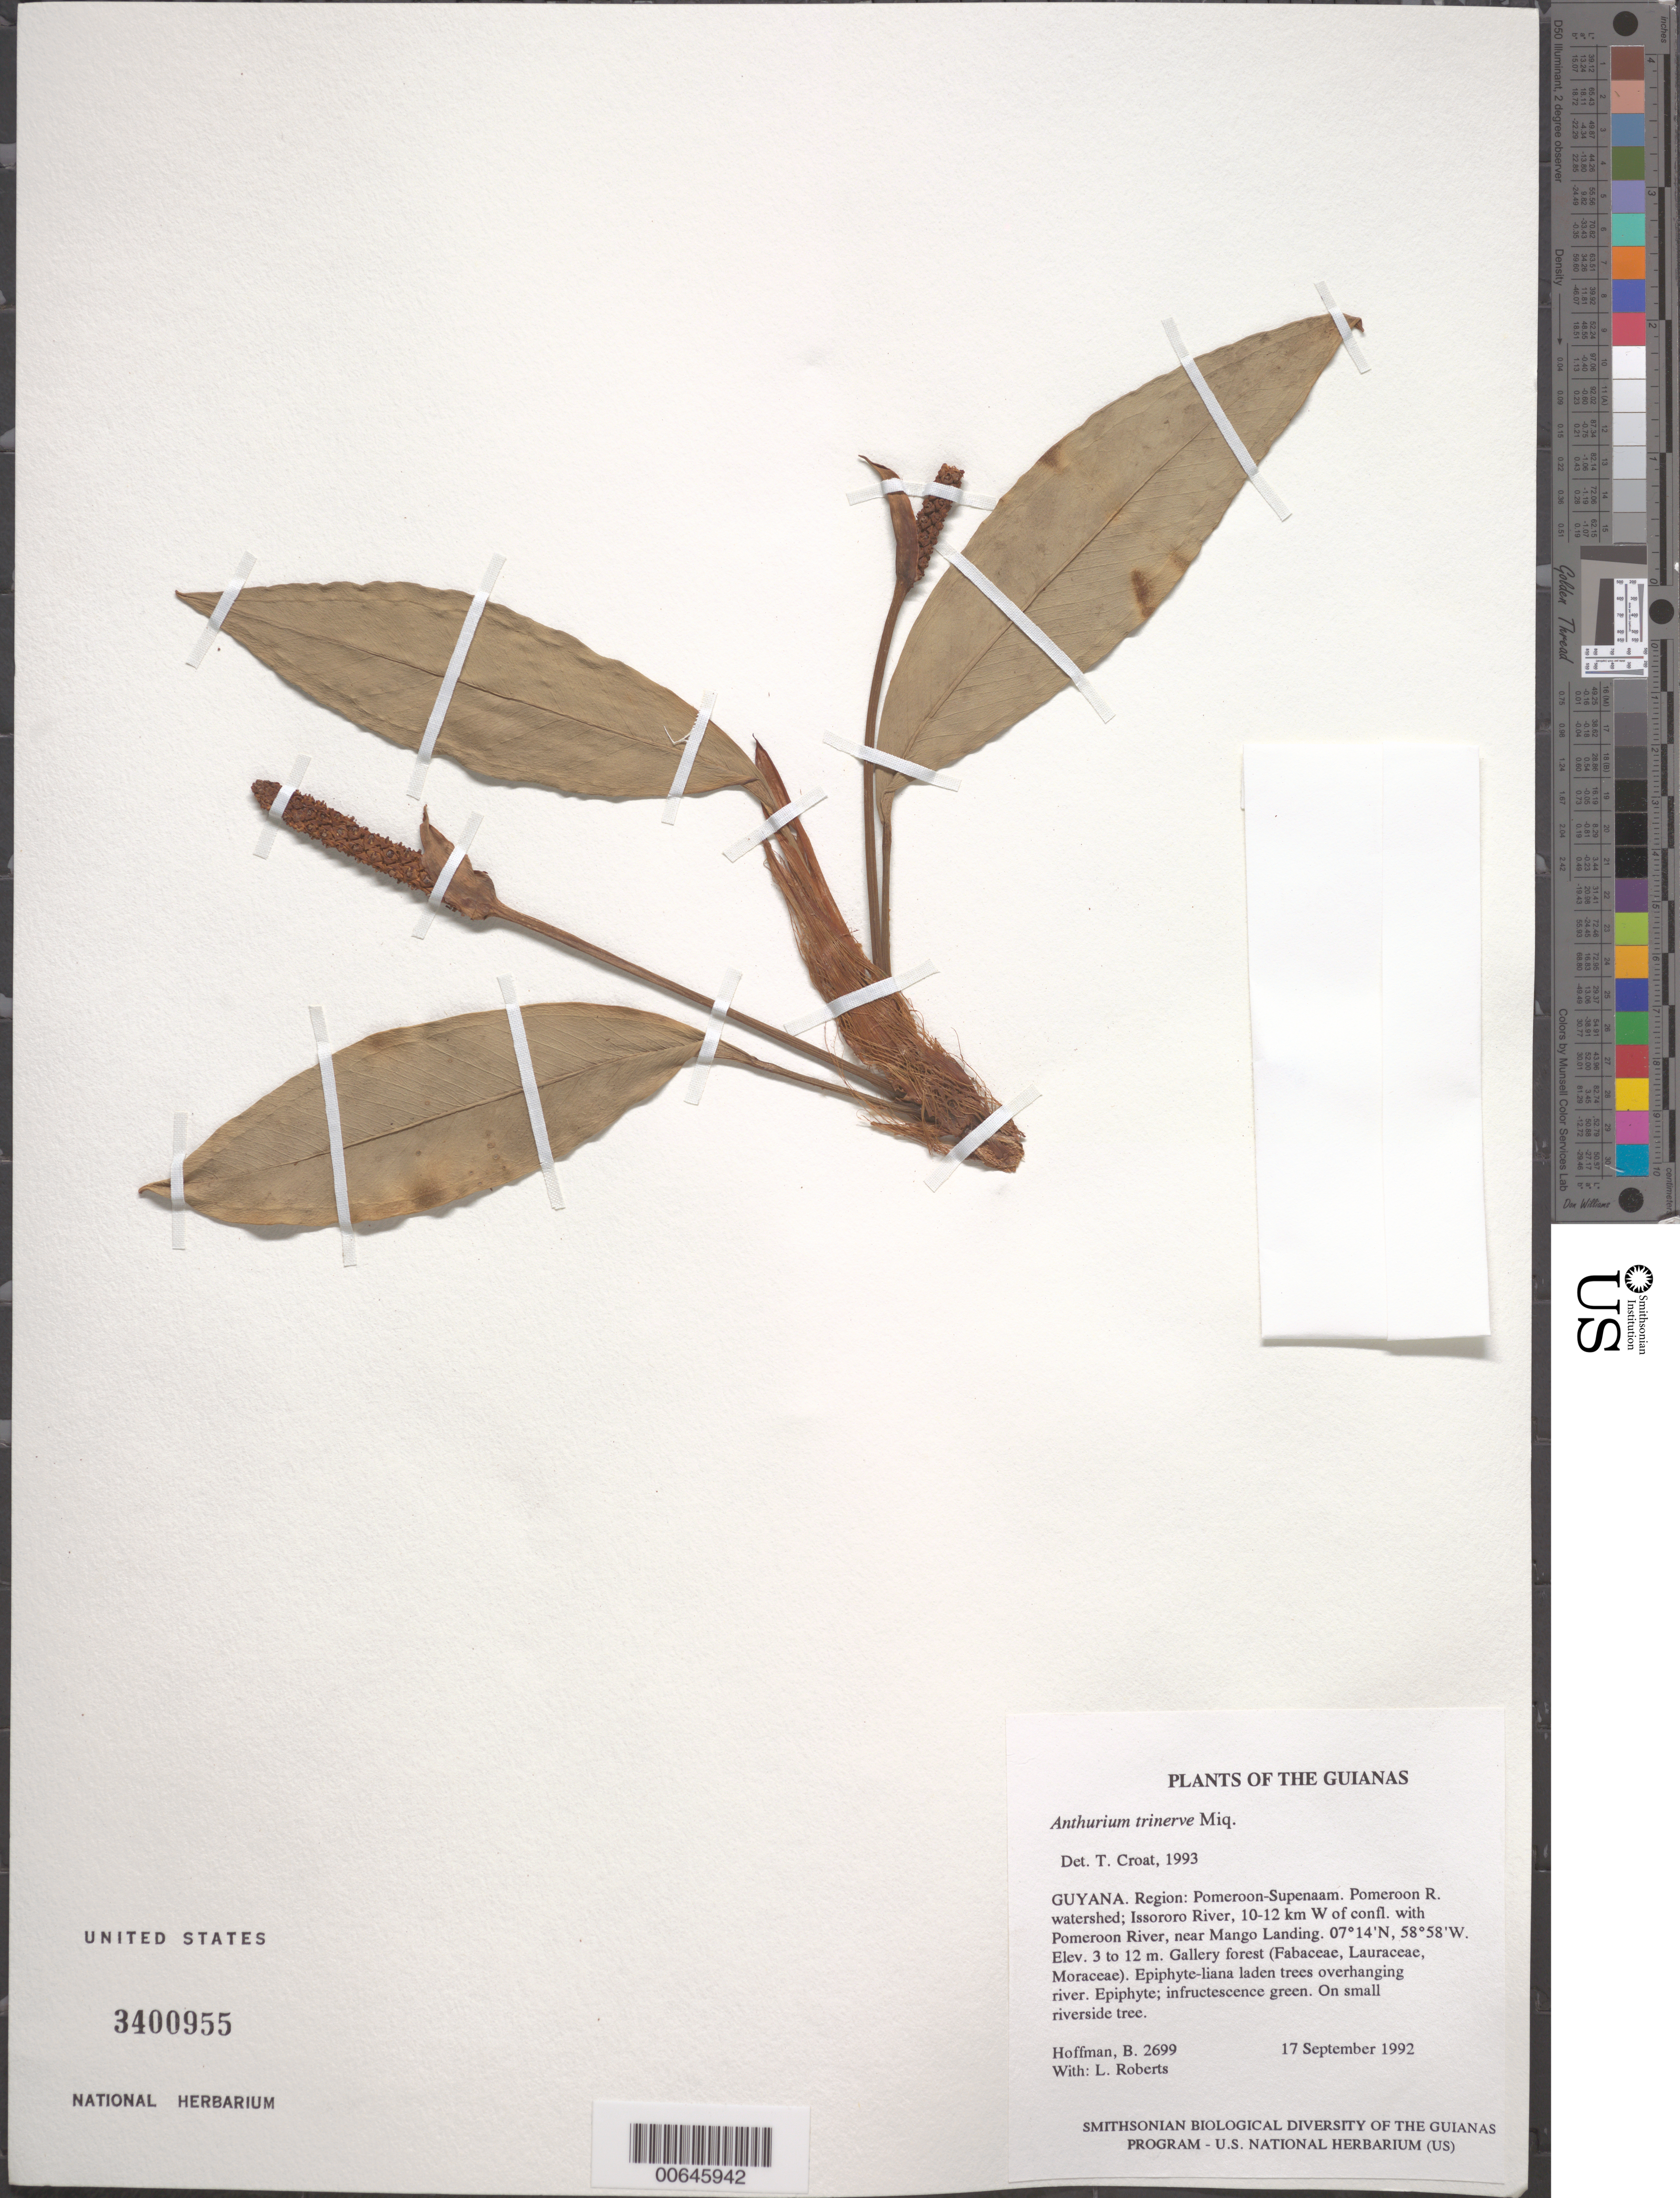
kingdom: Plantae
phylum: Tracheophyta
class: Liliopsida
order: Alismatales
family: Araceae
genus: Anthurium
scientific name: Anthurium trinervium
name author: Miq.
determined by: Croat, Thomas B., Missouri Botanical Garden (MO)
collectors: B. Hoffman & L. Roberts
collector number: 2699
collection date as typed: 17 September 1992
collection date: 1992-09-17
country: Guyana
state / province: Pomeroon-Supenaam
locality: Pomeroon River watershed; Issororo River, 10-12 km W of confluence w/ Pomeroon River, near Mango Landing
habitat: Gallery forest (Fabaceae, Lauraceae, Moraceae). Epiphyte-liana laden trees overhanging river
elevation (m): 3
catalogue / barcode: US 3400955